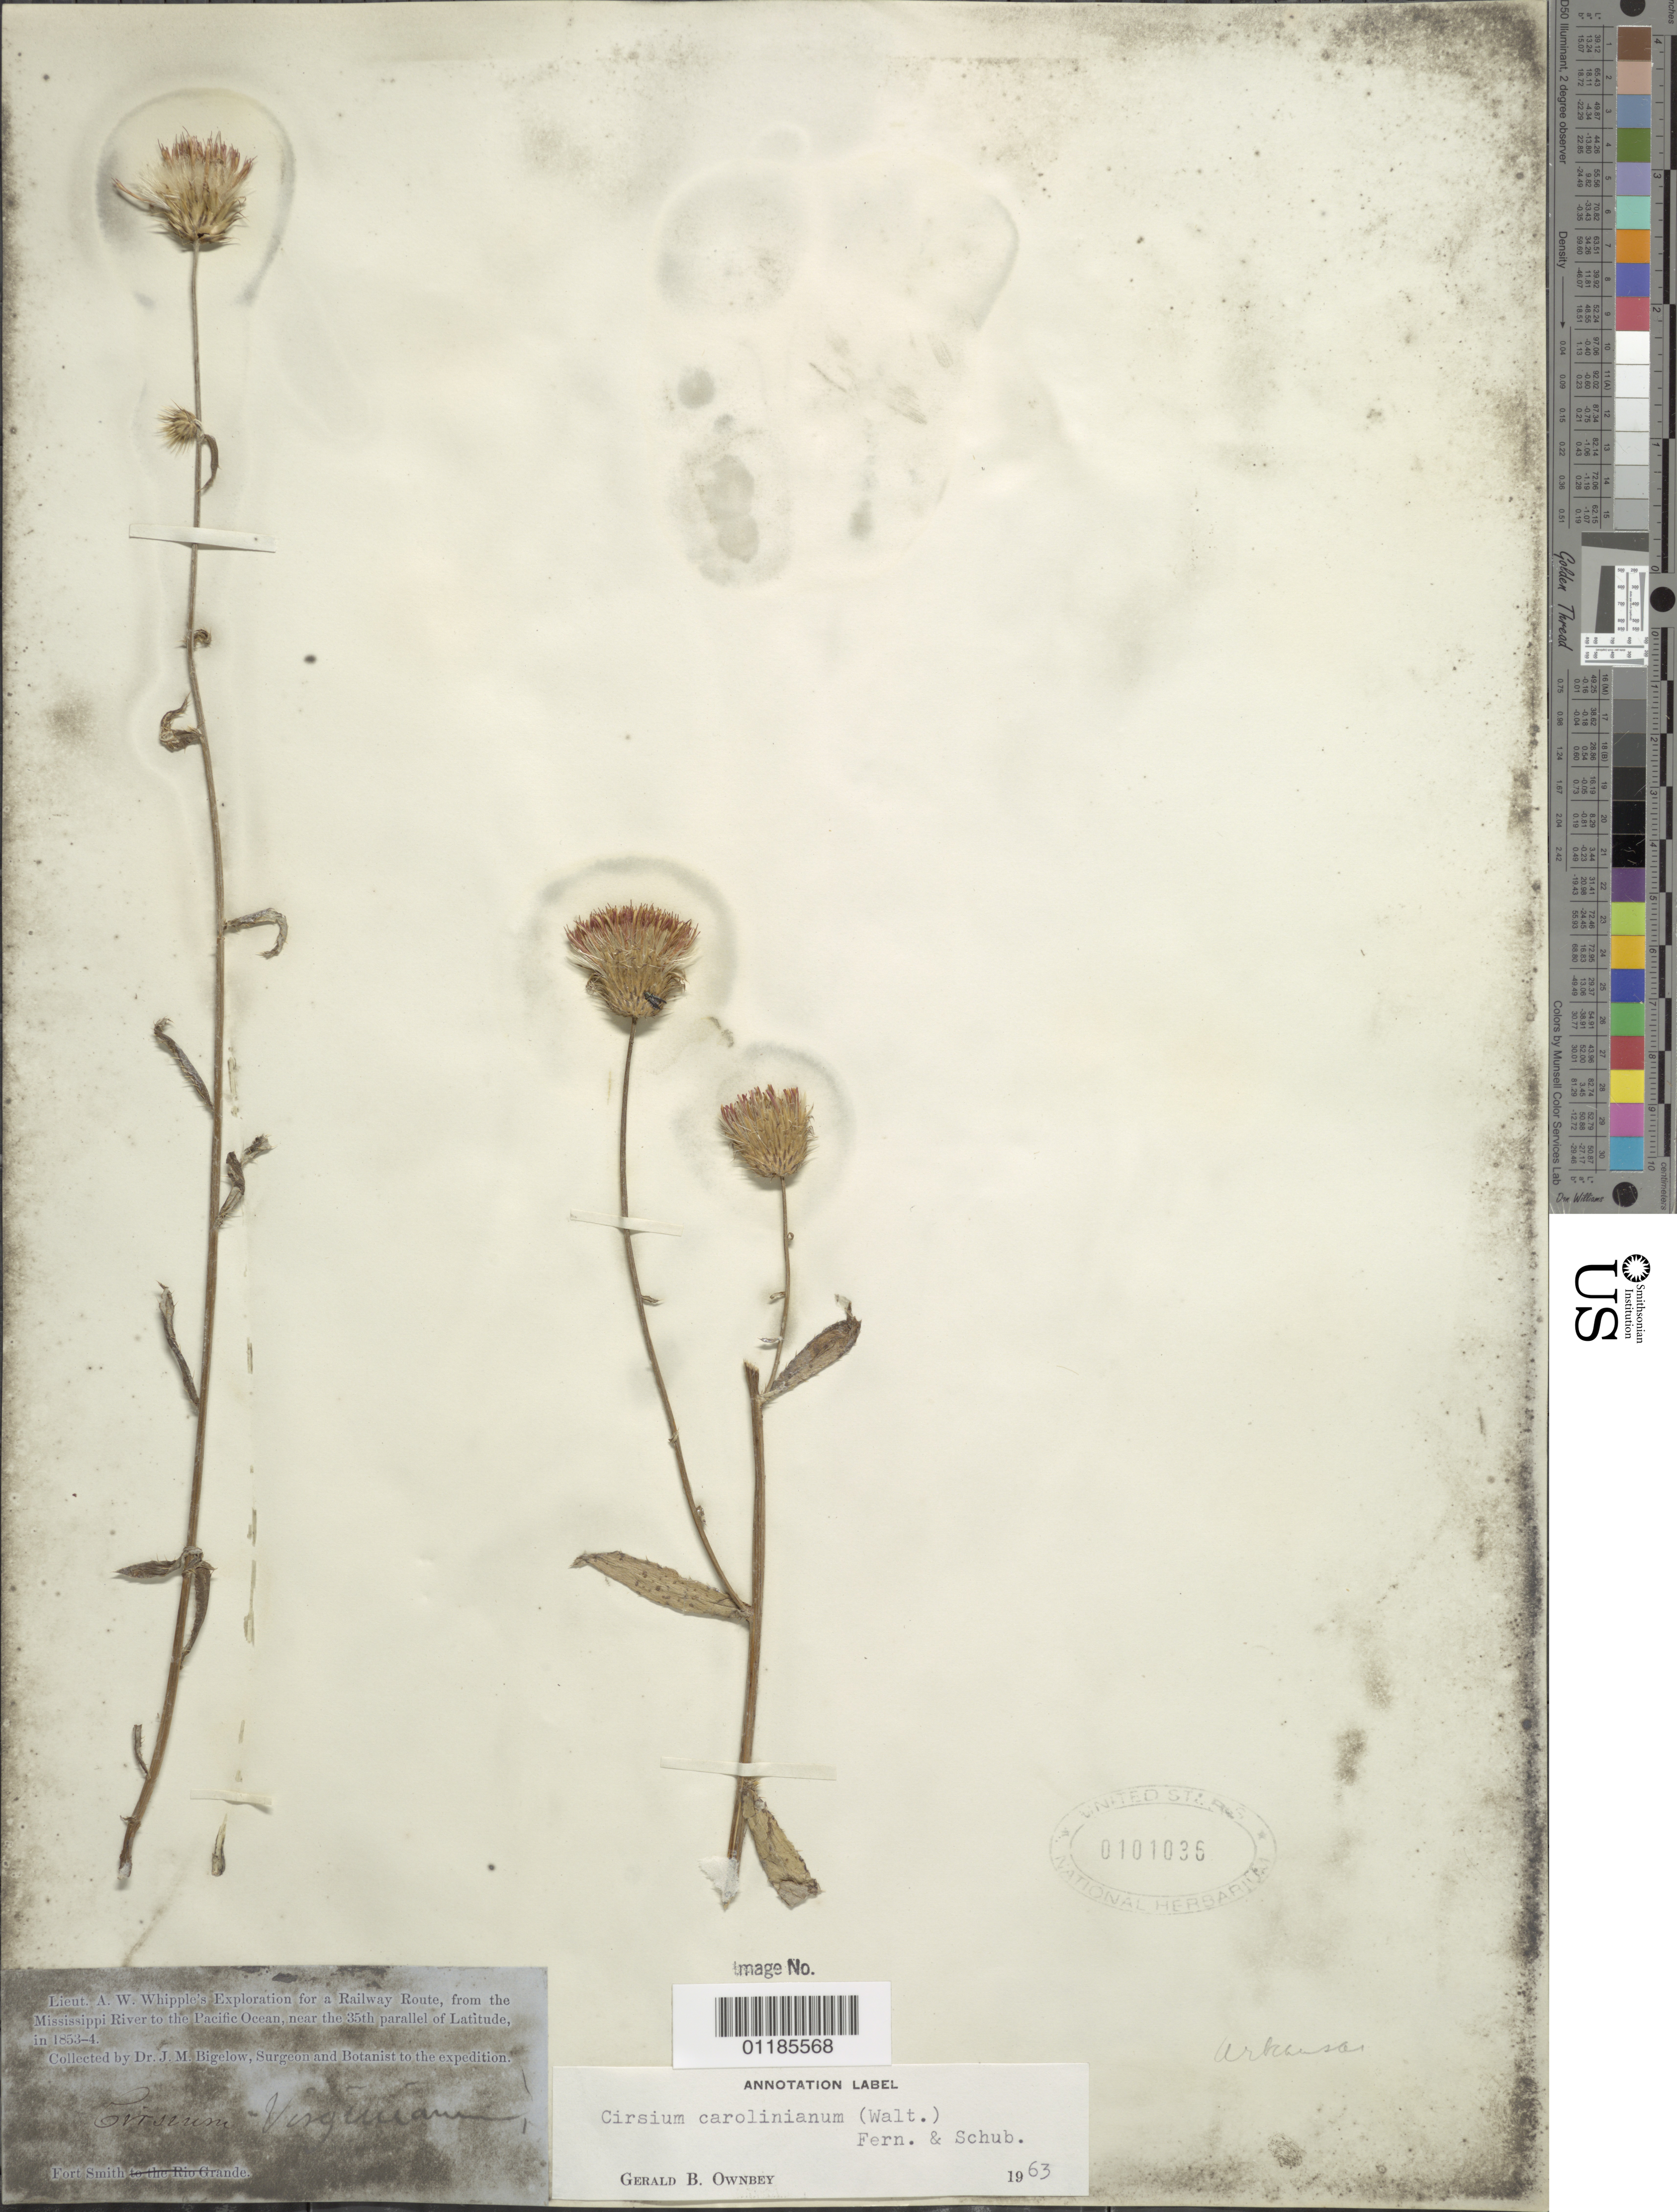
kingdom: Plantae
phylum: Tracheophyta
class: Magnoliopsida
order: Asterales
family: Asteraceae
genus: Cirsium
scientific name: Cirsium carolinianum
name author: (Walter) Fernald & Schub.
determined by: Ownbey, G. B.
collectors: J. M. Bigelow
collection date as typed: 1853 to -- --- 1854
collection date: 1853/1854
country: United States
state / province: Arkansas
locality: Fort Smith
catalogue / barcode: US 101036